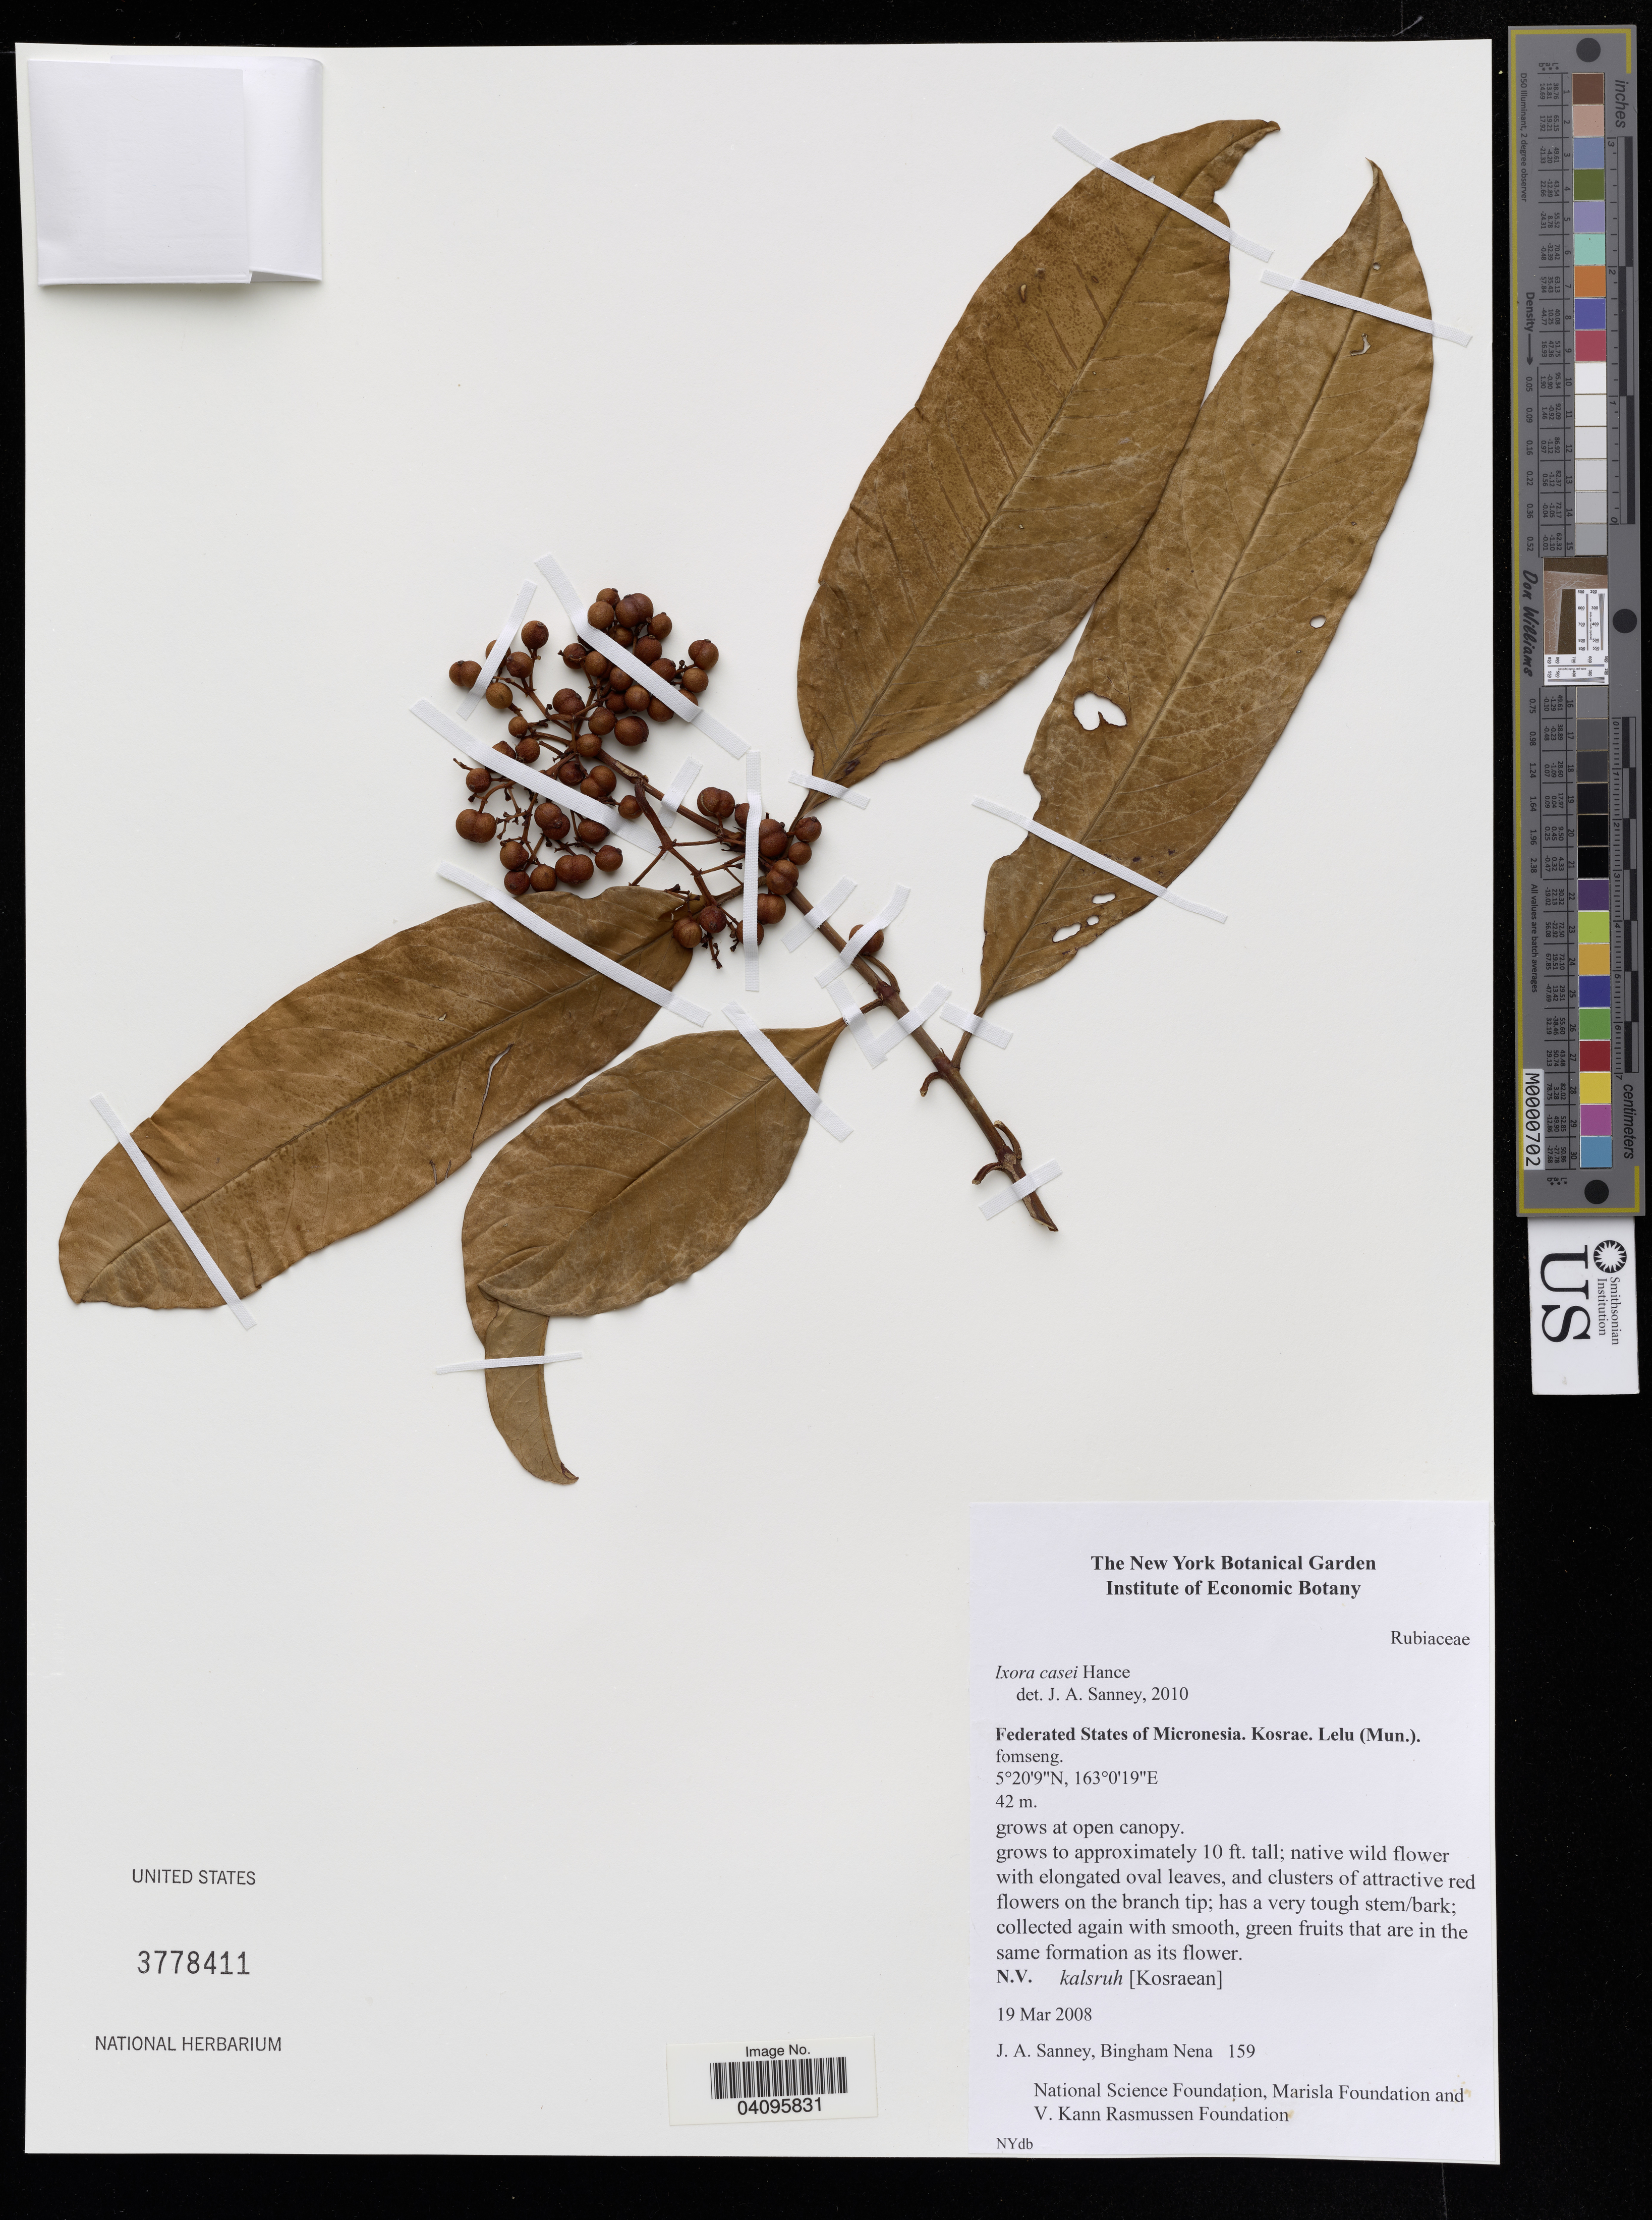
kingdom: Plantae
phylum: Tracheophyta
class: Magnoliopsida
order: Gentianales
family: Rubiaceae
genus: Ixora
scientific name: Ixora casei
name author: Hance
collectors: J. Sanney & N. Bingham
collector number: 159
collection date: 2008-03-19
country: Micronesia, Federated States of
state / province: Kosrae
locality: Lelu (Mun.).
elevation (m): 42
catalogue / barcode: US 3778411